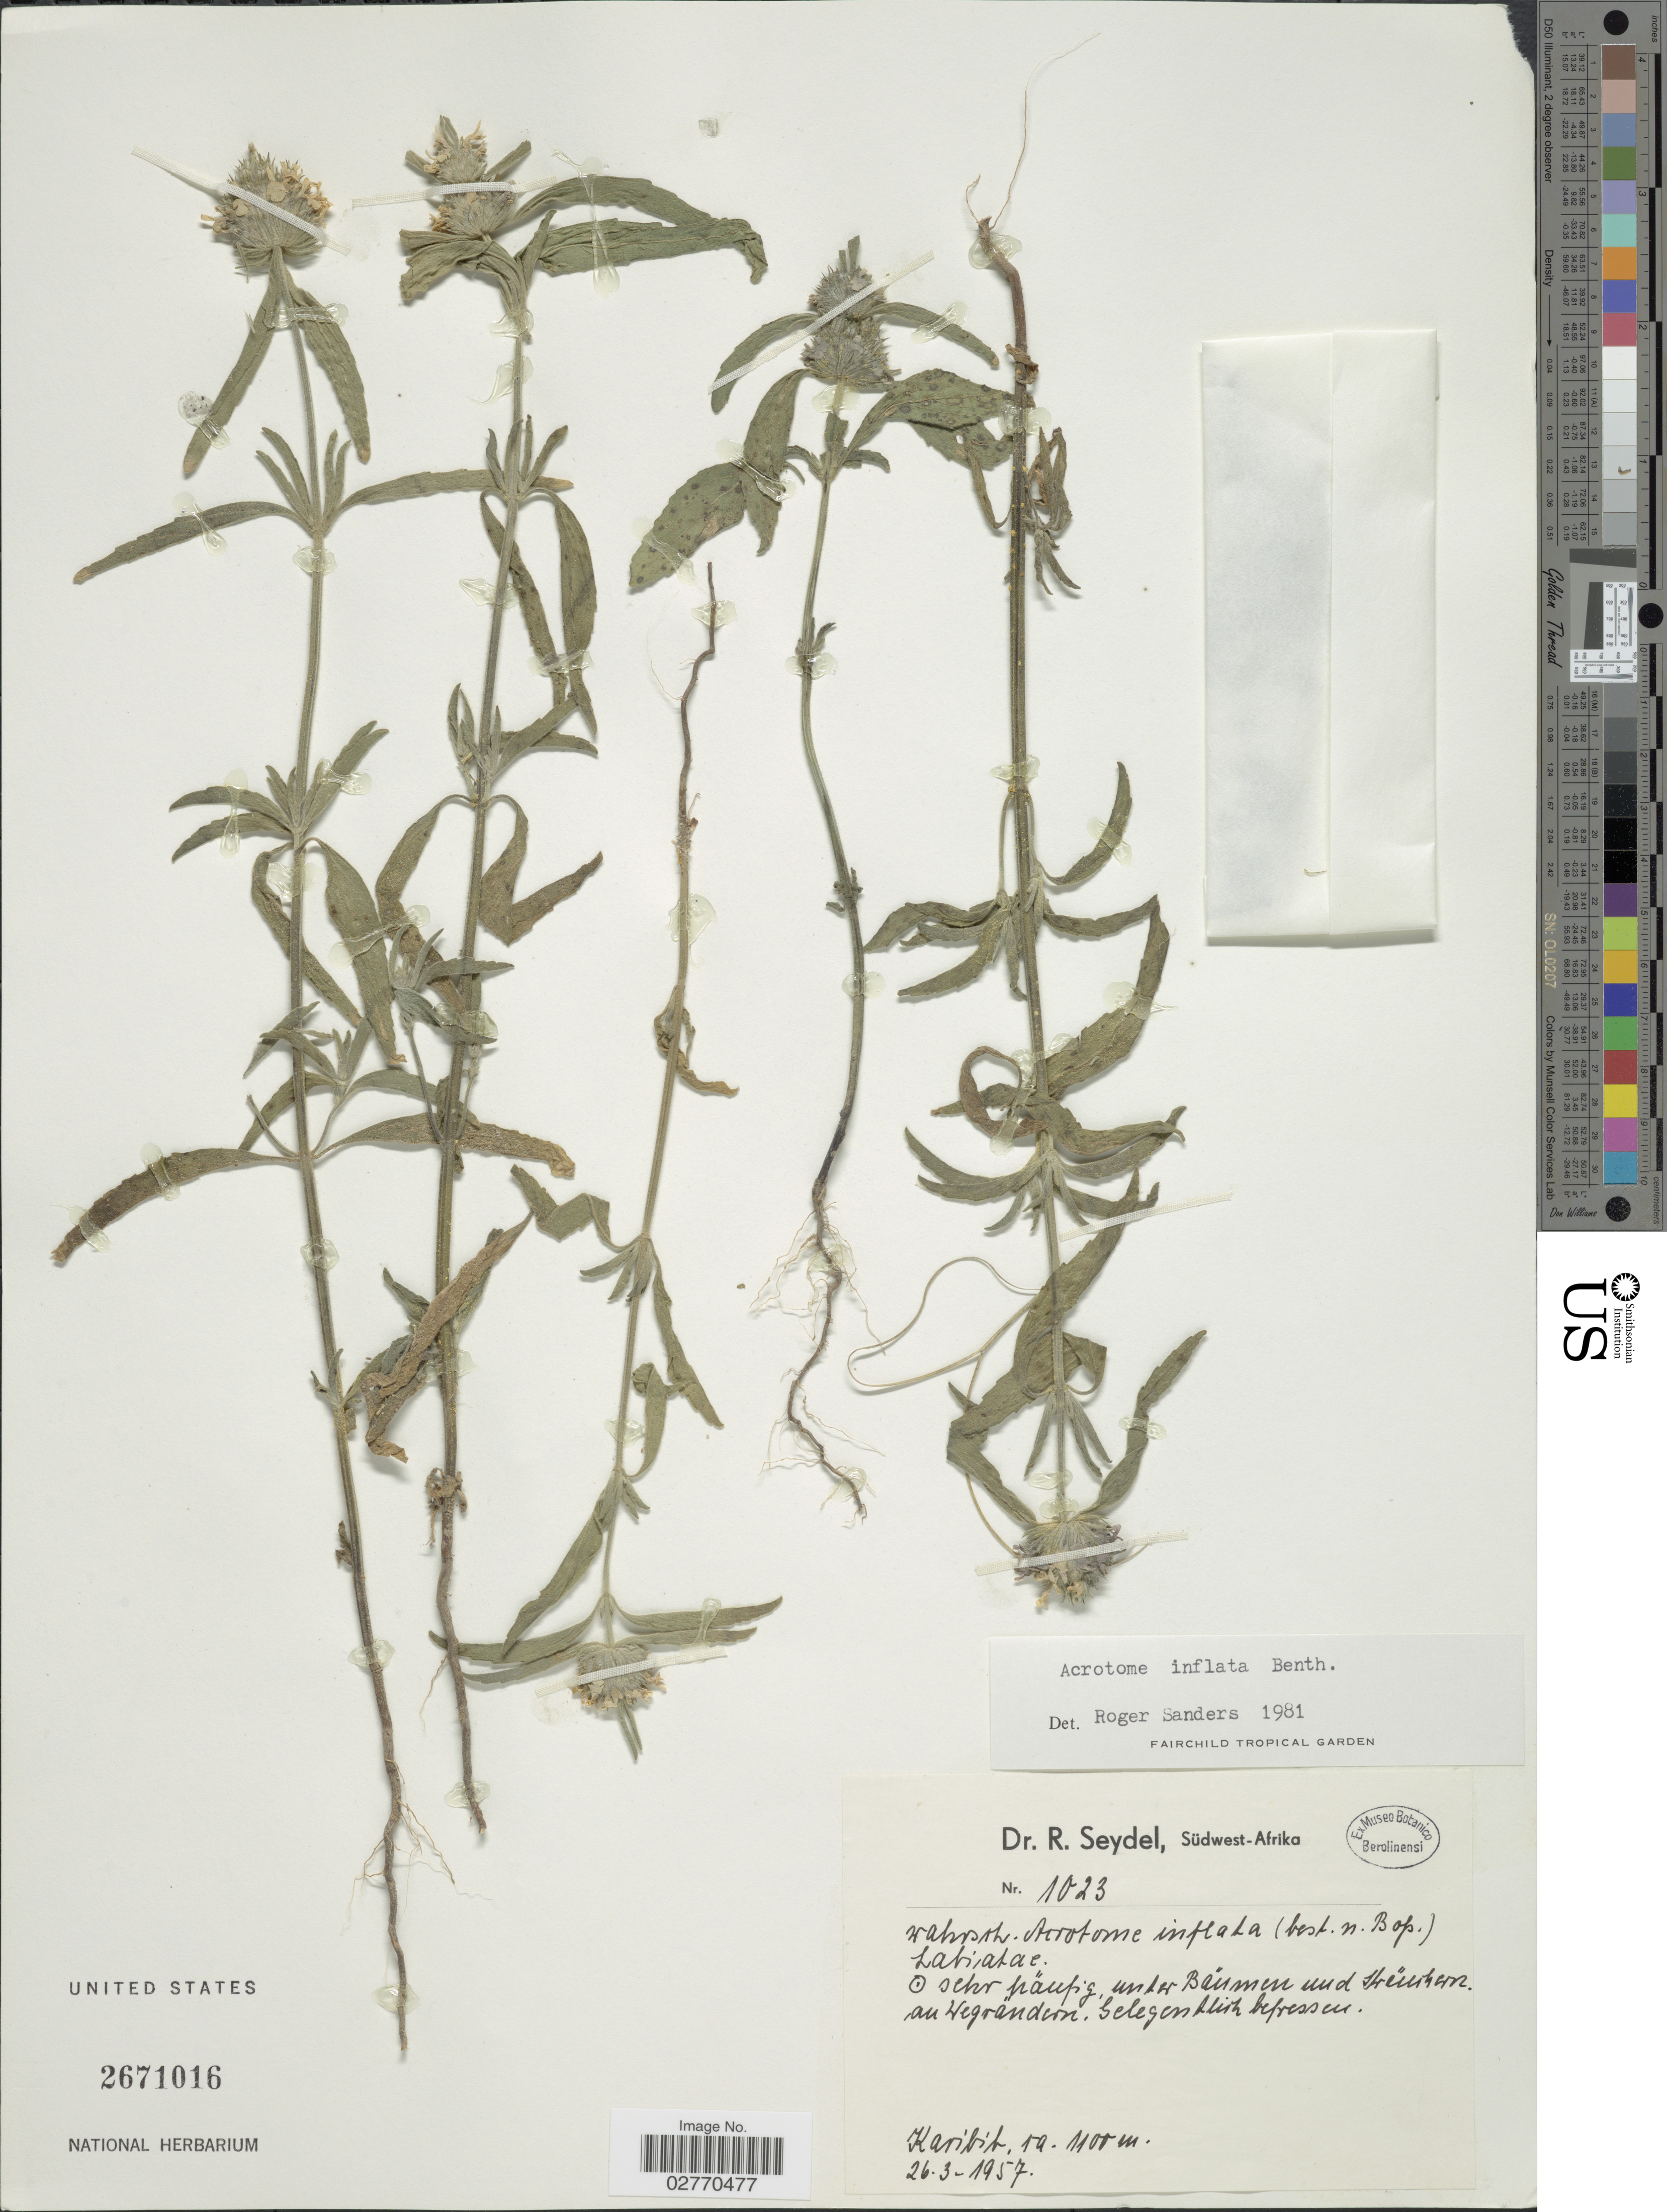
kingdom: Plantae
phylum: Tracheophyta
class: Magnoliopsida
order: Lamiales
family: Lamiaceae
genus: Acrotome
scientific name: Acrotome inflata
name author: Benth.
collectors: R. Seydel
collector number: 1023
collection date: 1957-03-26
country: Namibia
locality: Südwest-Afrika, Karibib.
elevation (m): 1100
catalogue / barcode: US 2671016